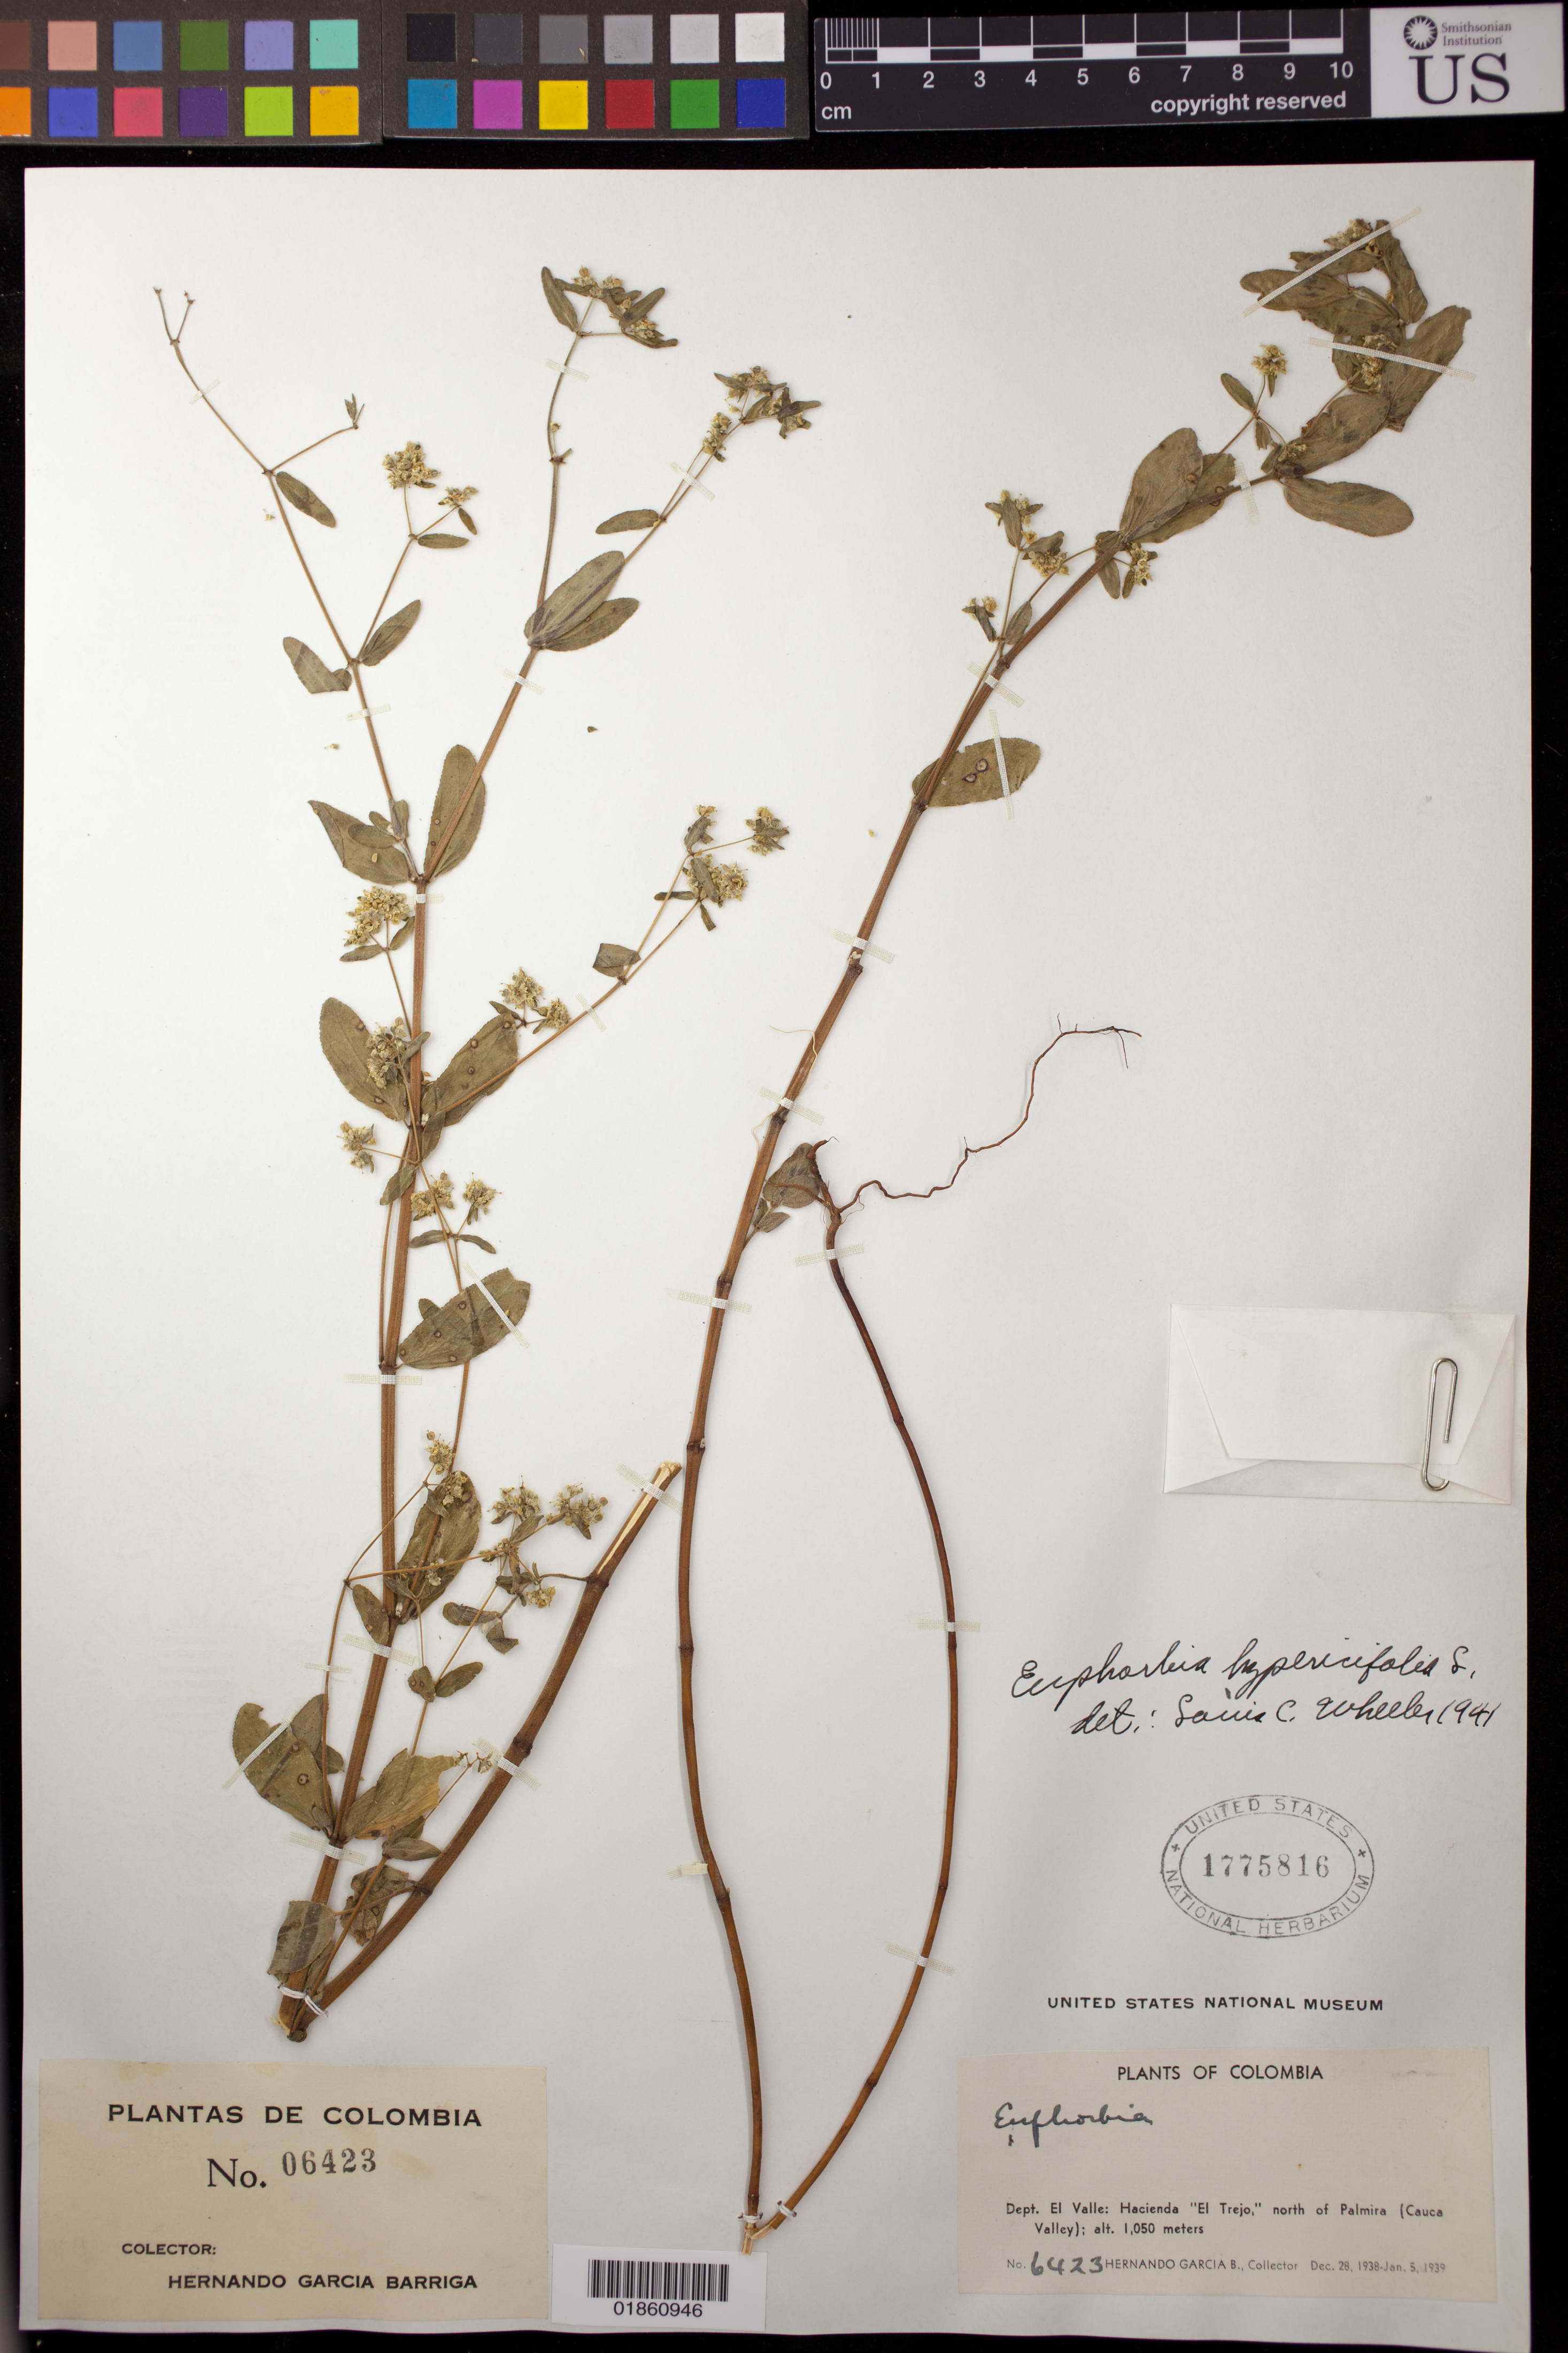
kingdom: Plantae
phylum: Tracheophyta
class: Magnoliopsida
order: Malpighiales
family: Euphorbiaceae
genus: Euphorbia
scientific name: Euphorbia hypericifolia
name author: L.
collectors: H. García Barriga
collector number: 6423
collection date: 1938-12-28/1939-01-05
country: Colombia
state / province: Valle del Cauca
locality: Dept. El Valle: Hacienda "El Trejo," north of Palmira (Cauca Valley).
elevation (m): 1050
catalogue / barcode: US 1775816